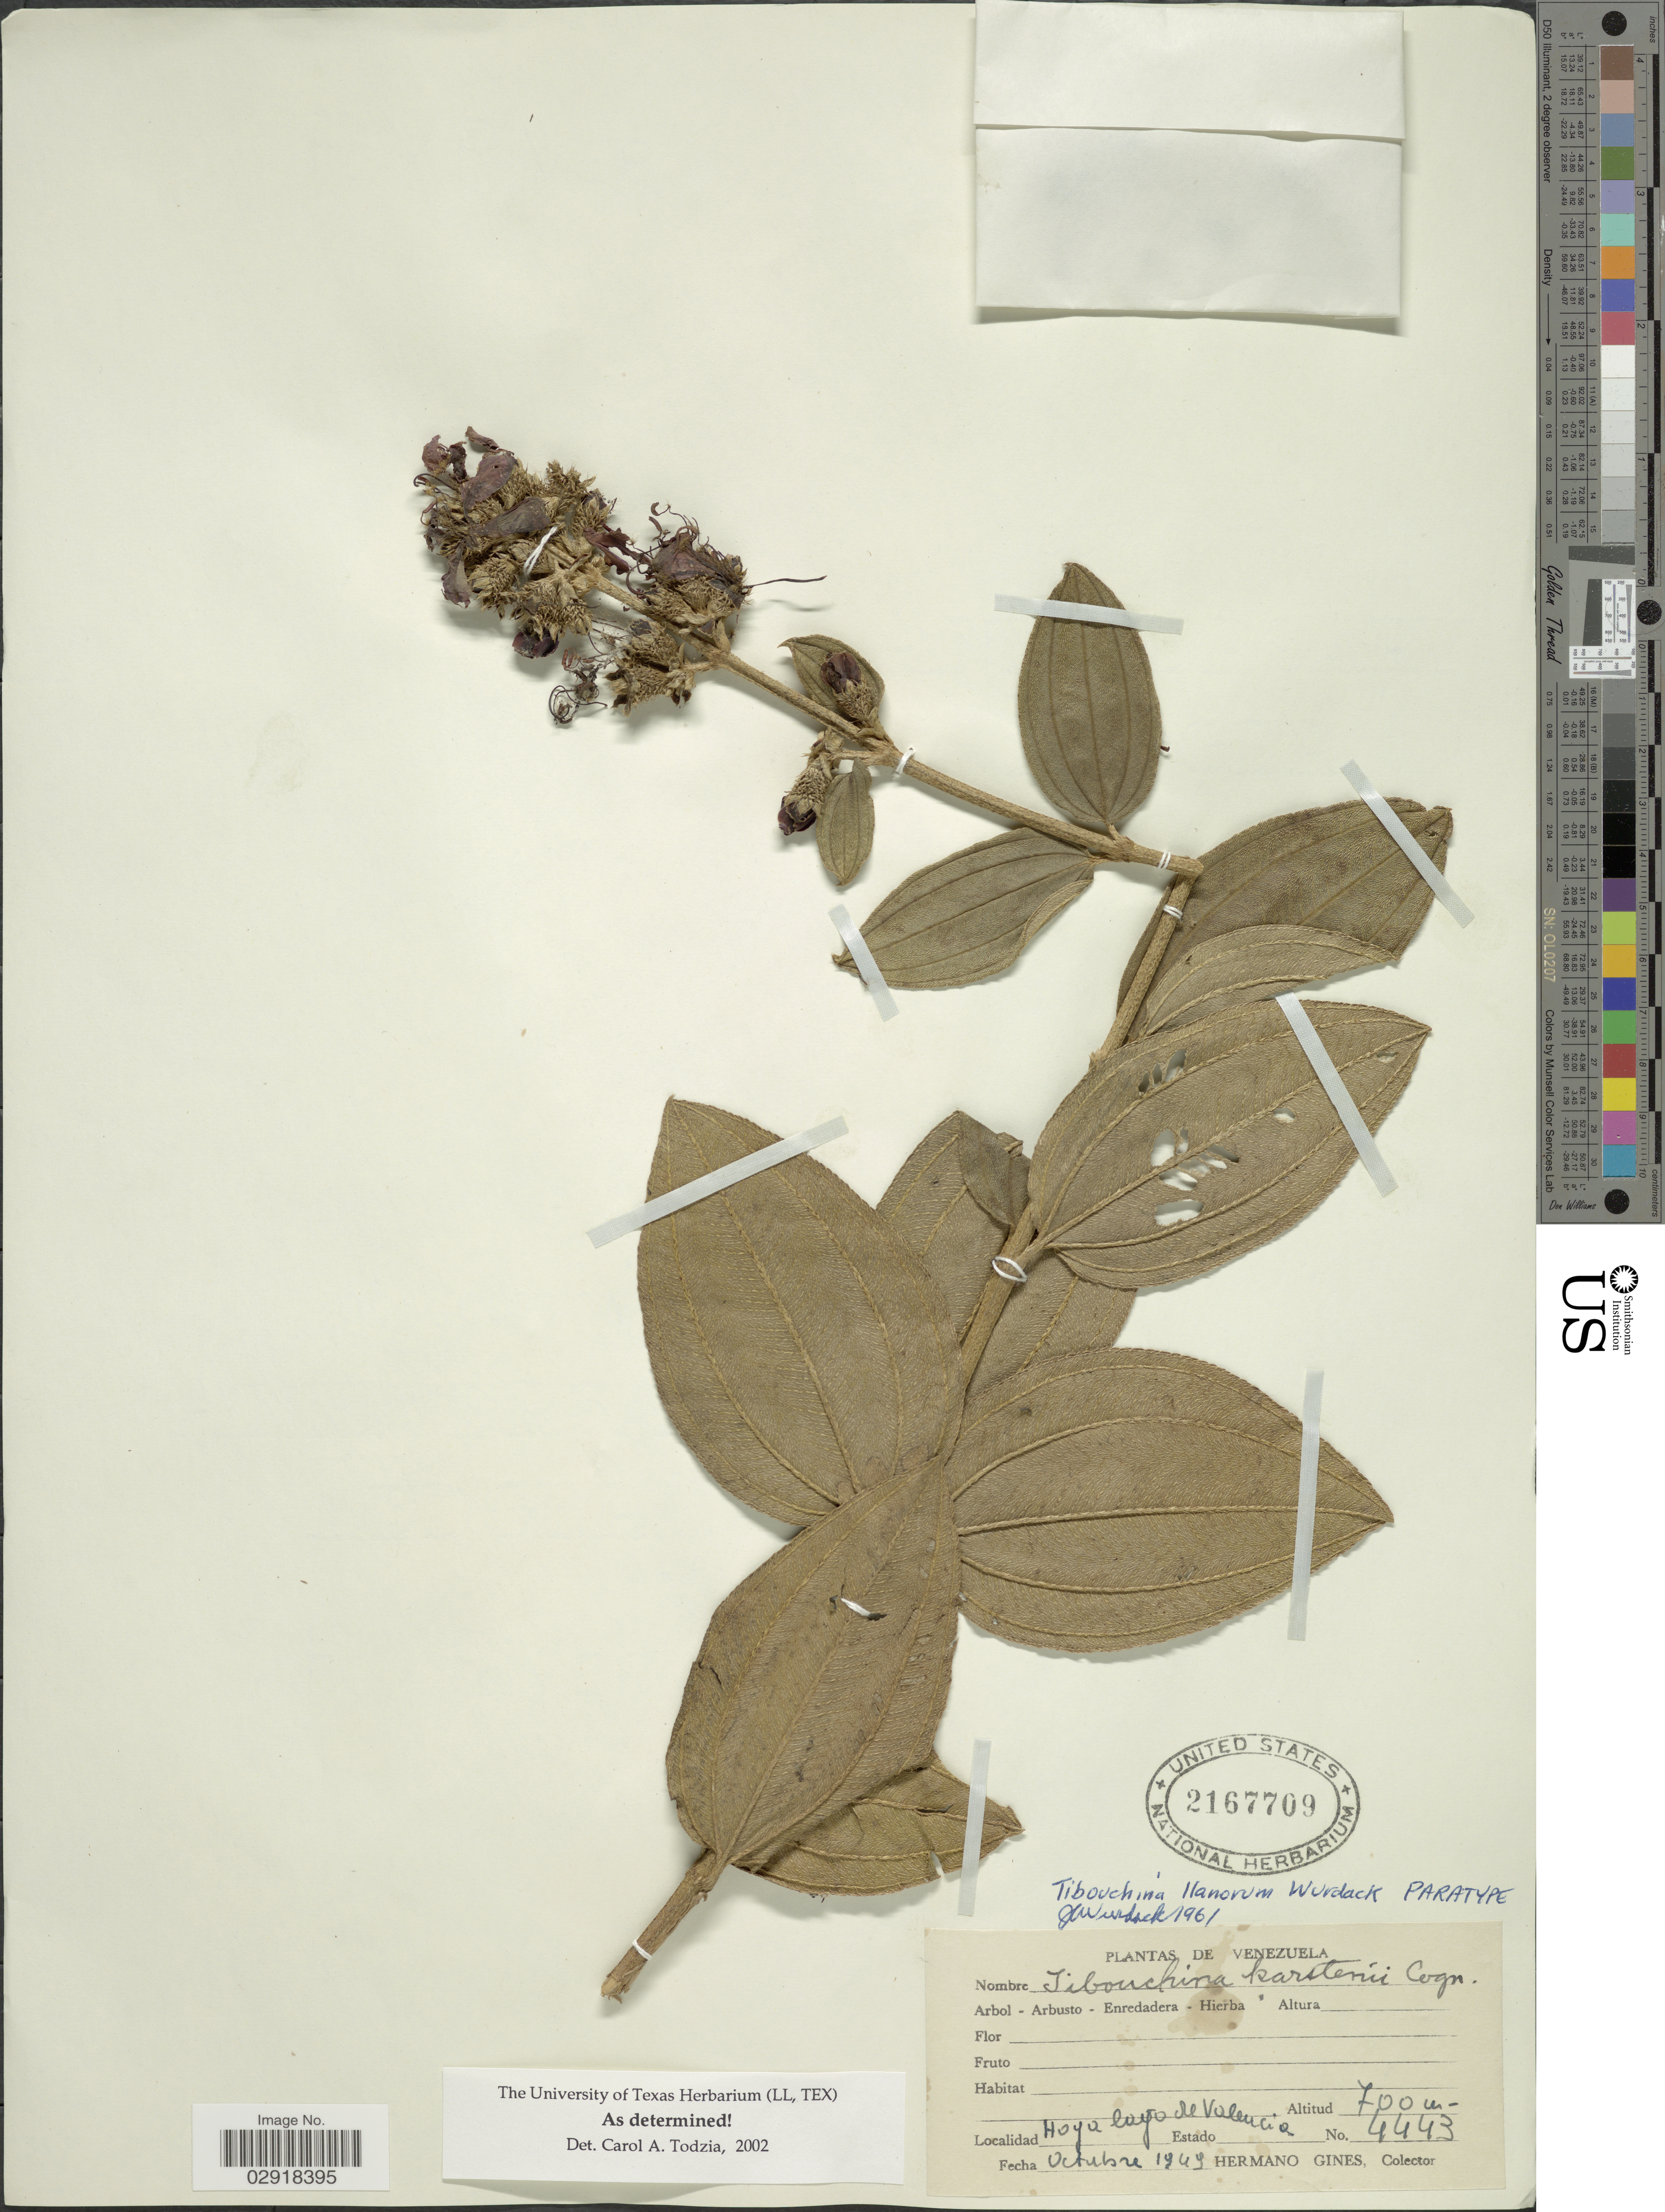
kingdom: Plantae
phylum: Tracheophyta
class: Magnoliopsida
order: Myrtales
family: Melastomataceae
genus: Tibouchina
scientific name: Tibouchina llanorum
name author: Wurdack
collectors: Bro. Gines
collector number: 4443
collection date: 1949-10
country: Venezuela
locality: Hoya bayo de Valencia.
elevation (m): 700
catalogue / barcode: US 2167709